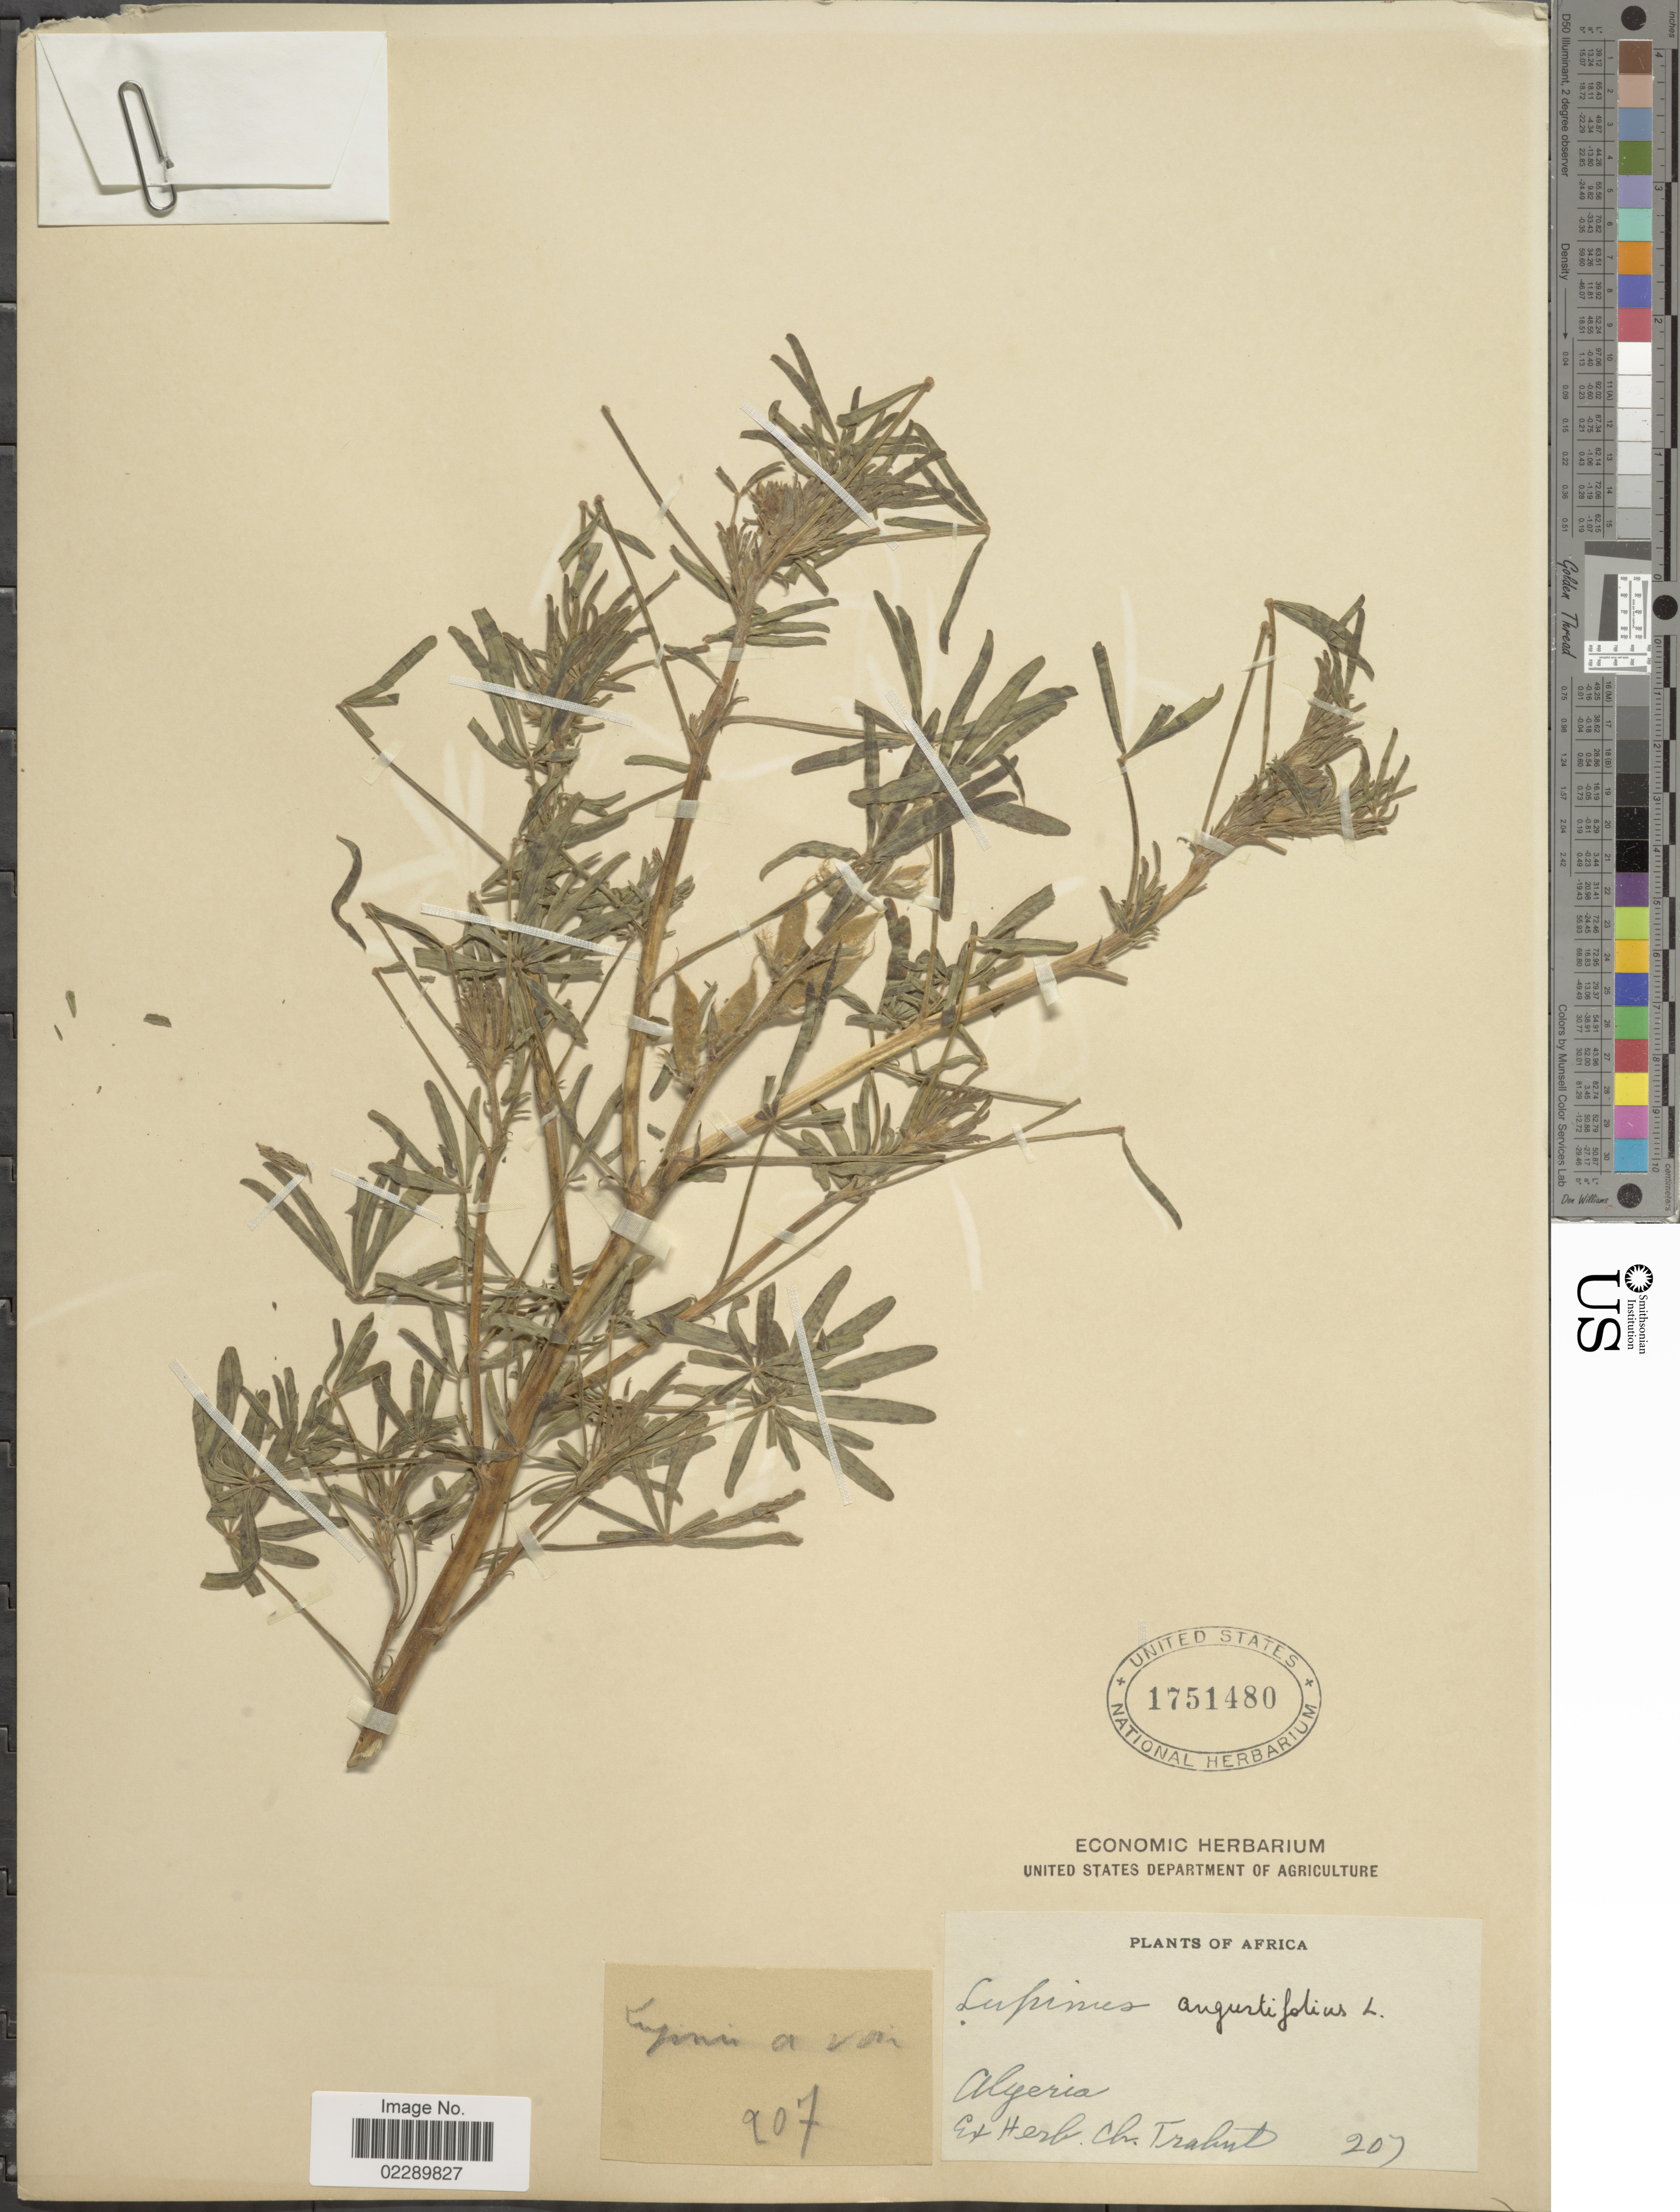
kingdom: Plantae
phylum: Tracheophyta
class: Magnoliopsida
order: Fabales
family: Fabaceae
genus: Lupinus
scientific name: Lupinus angustifolius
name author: L.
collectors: Ex herb. Ch. Trabut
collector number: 207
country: Algeria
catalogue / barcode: US 1751480